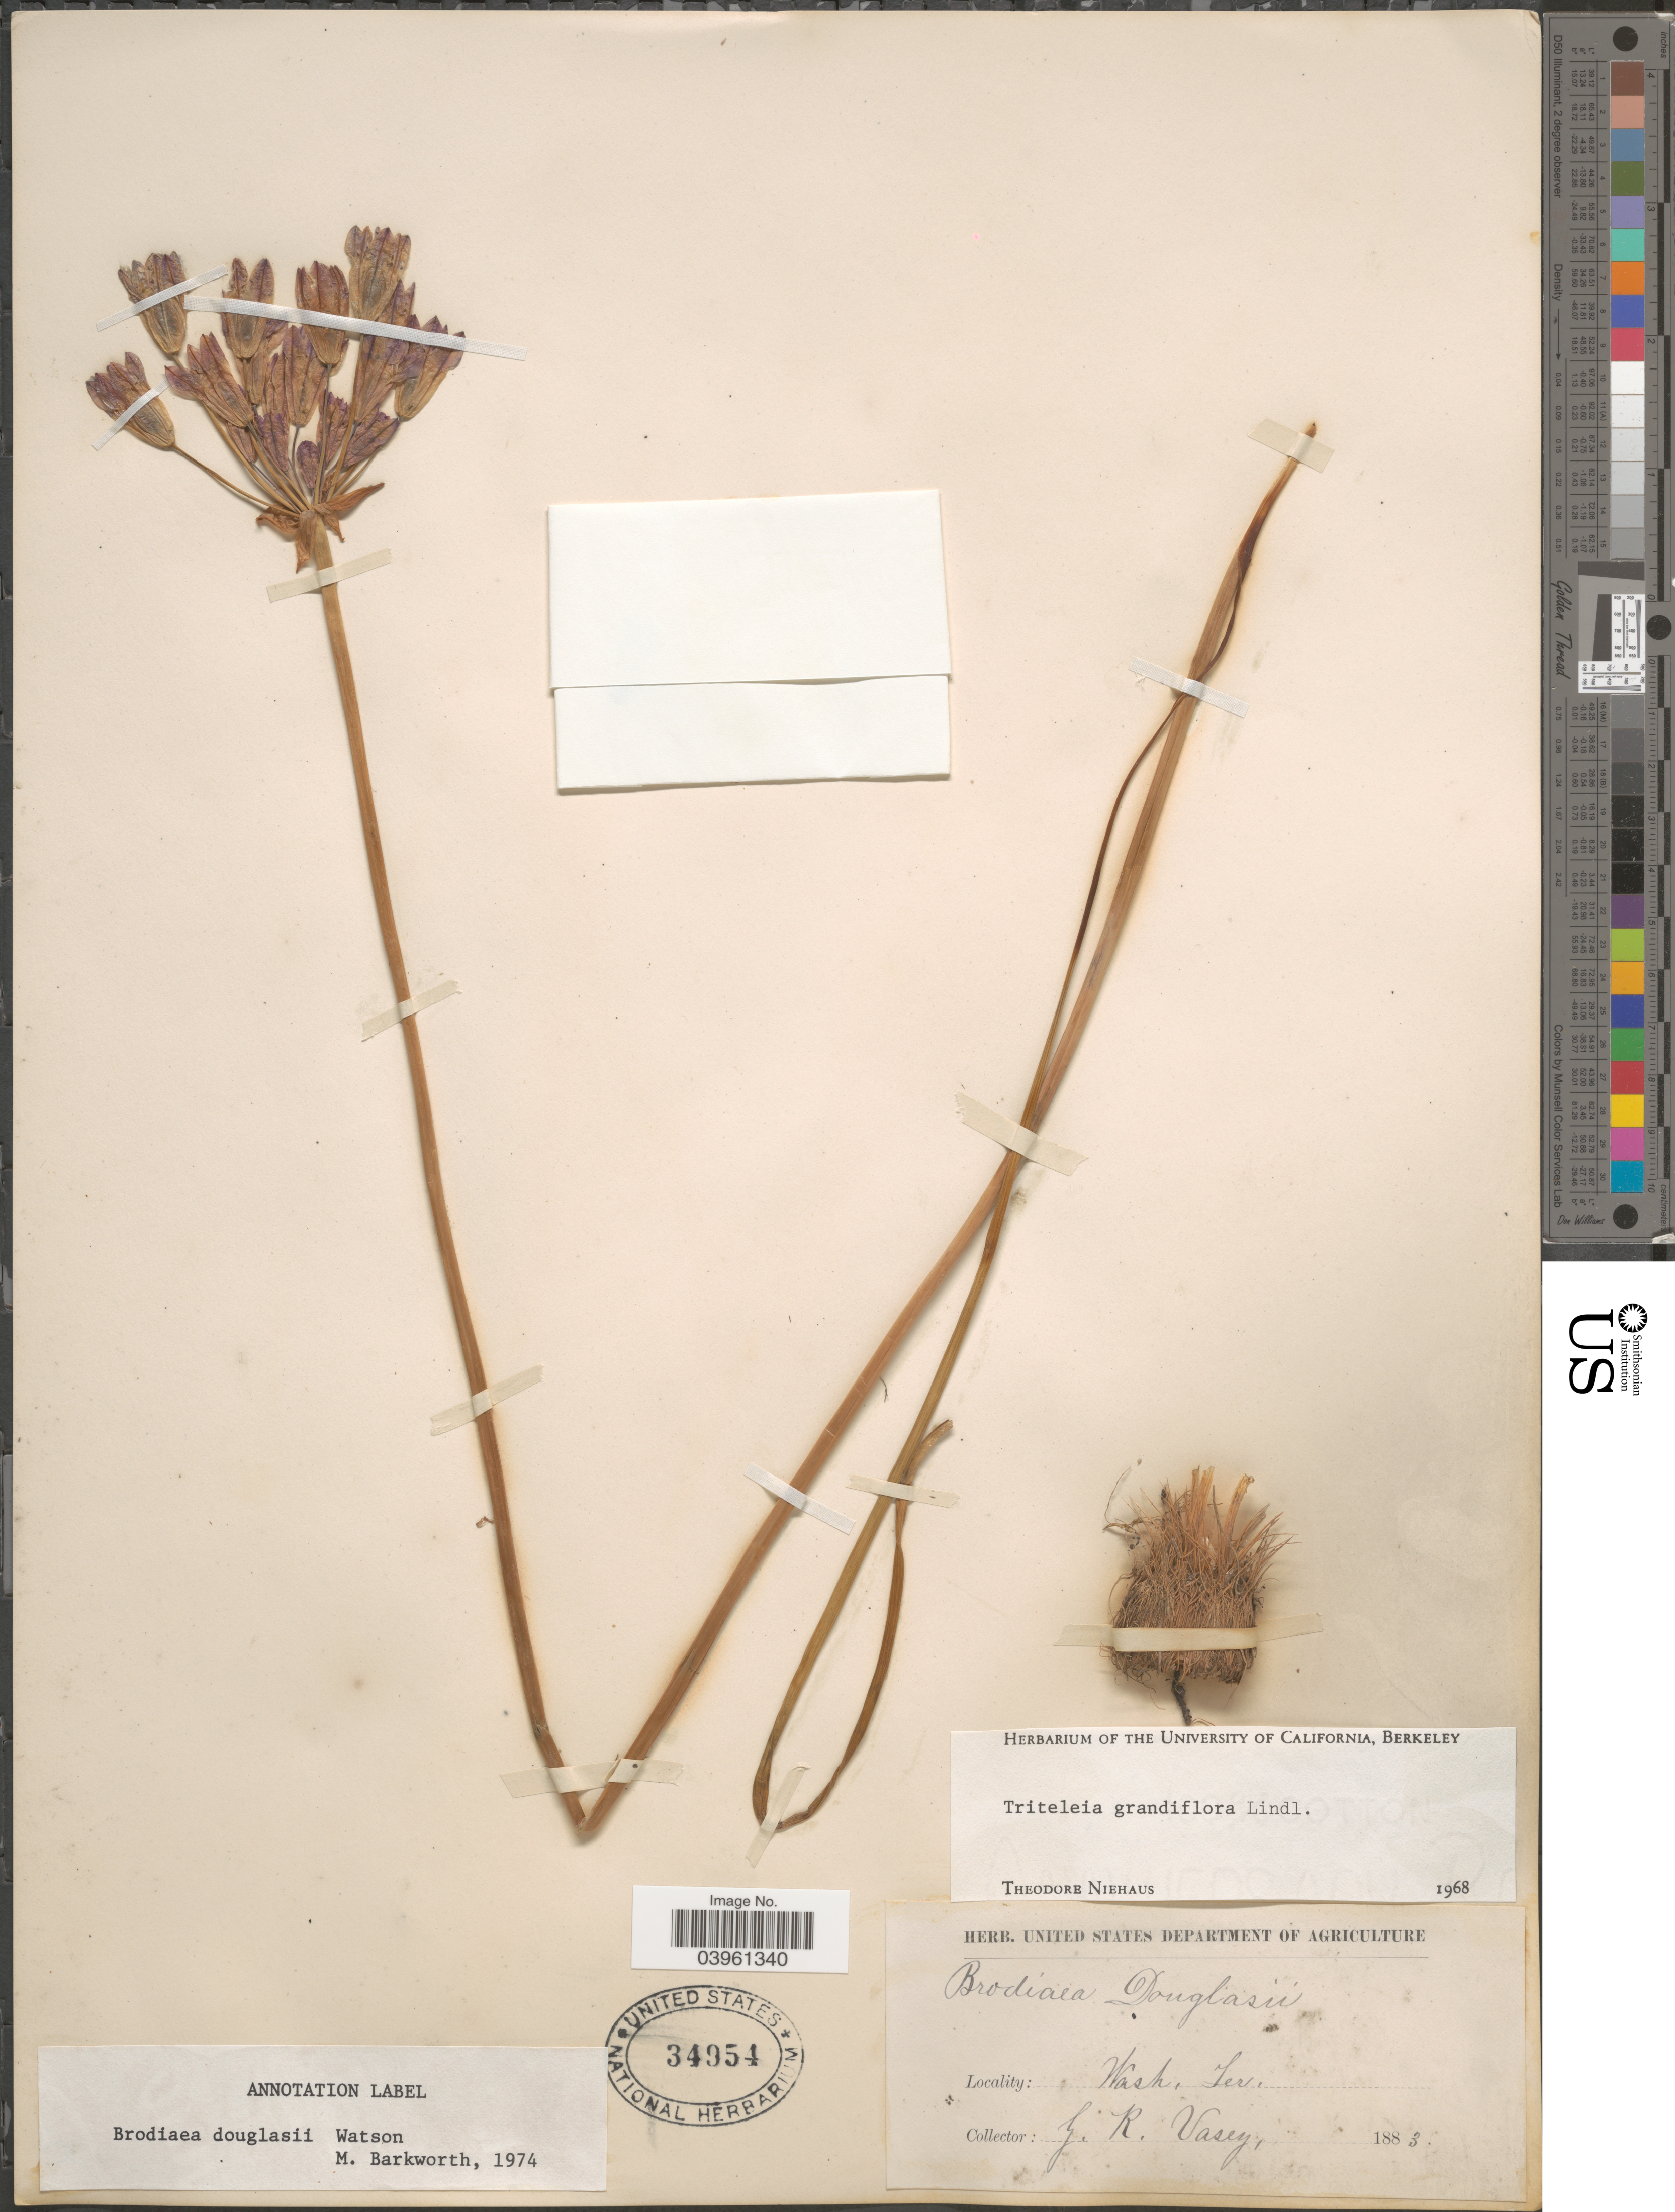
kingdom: Plantae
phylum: Tracheophyta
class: Liliopsida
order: Asparagales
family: Asparagaceae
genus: Triteleia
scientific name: Triteleia grandiflora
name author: Lindl.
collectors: G. R. Vasey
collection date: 1883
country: United States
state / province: Washington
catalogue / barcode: US 34954